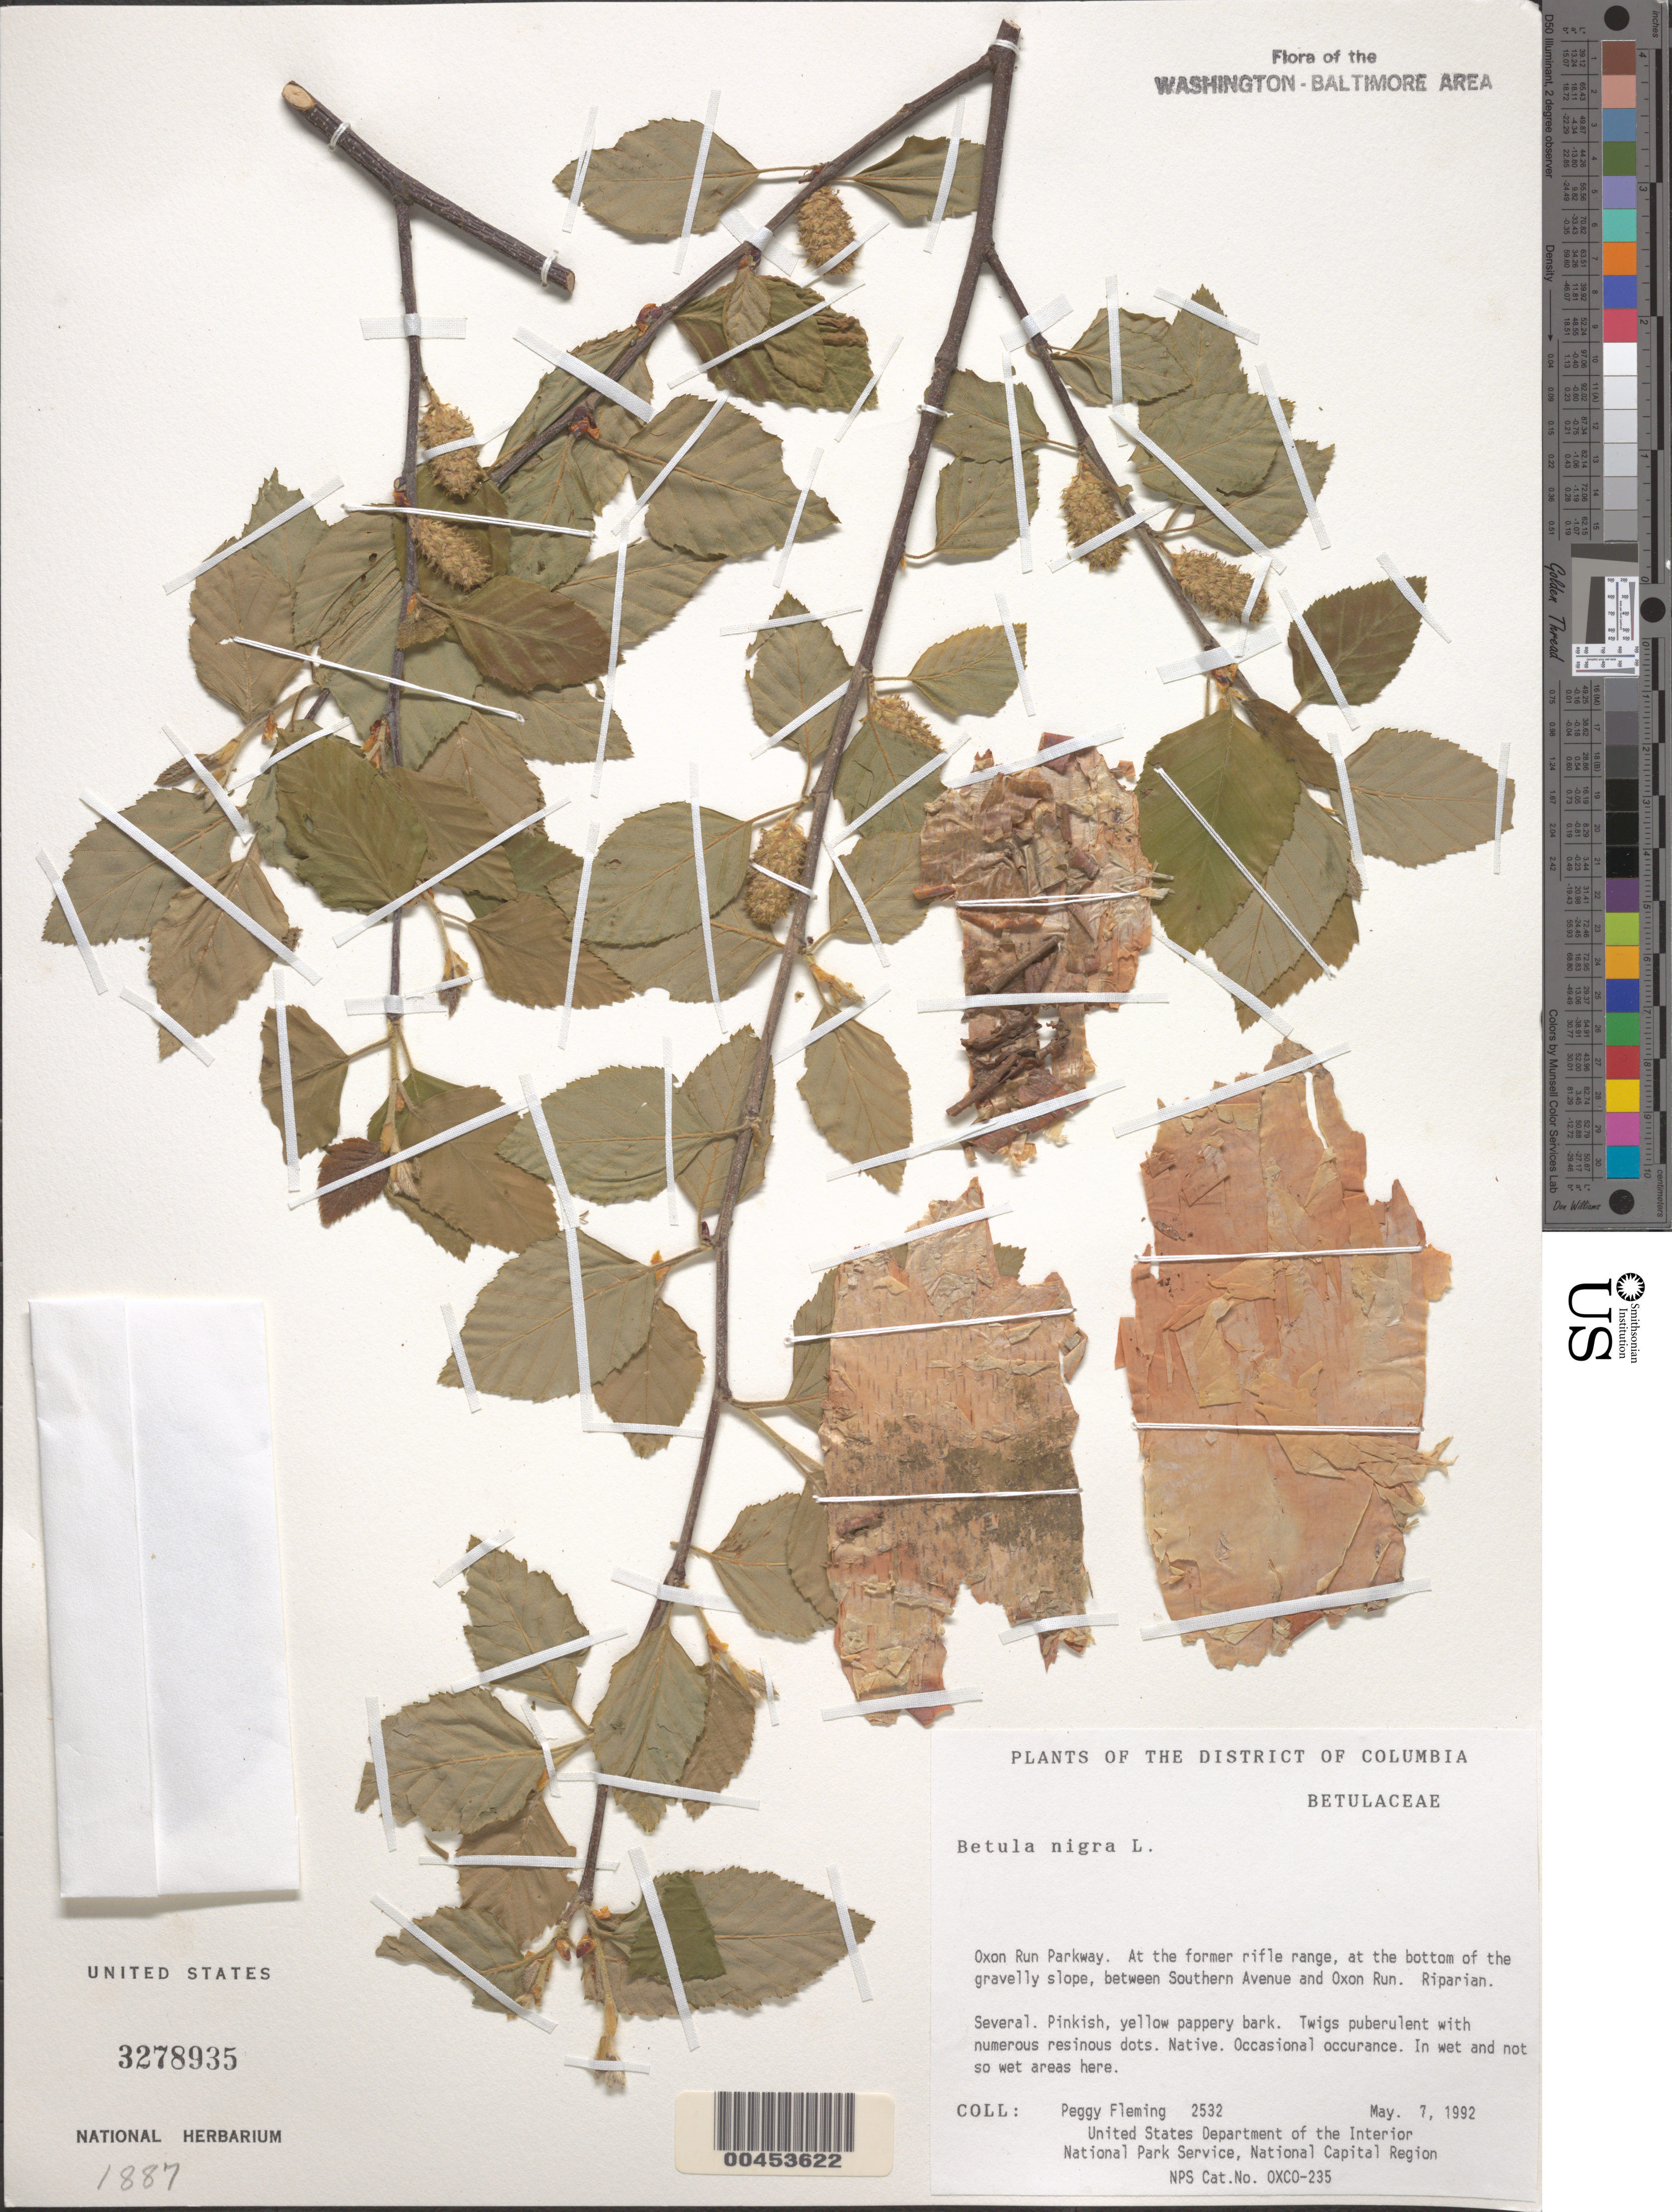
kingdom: Plantae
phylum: Tracheophyta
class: Magnoliopsida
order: Fagales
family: Betulaceae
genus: Betula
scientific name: Betula nigra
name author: L.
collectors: P. Fleming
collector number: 2532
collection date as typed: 07 May 1992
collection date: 1992-05-07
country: United States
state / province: District of Columbia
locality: Oxon Run Parkway, at Former Rifle Range at bottom of gravel slope, between Southern Ave. and Oxon Run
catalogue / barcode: US 3278935